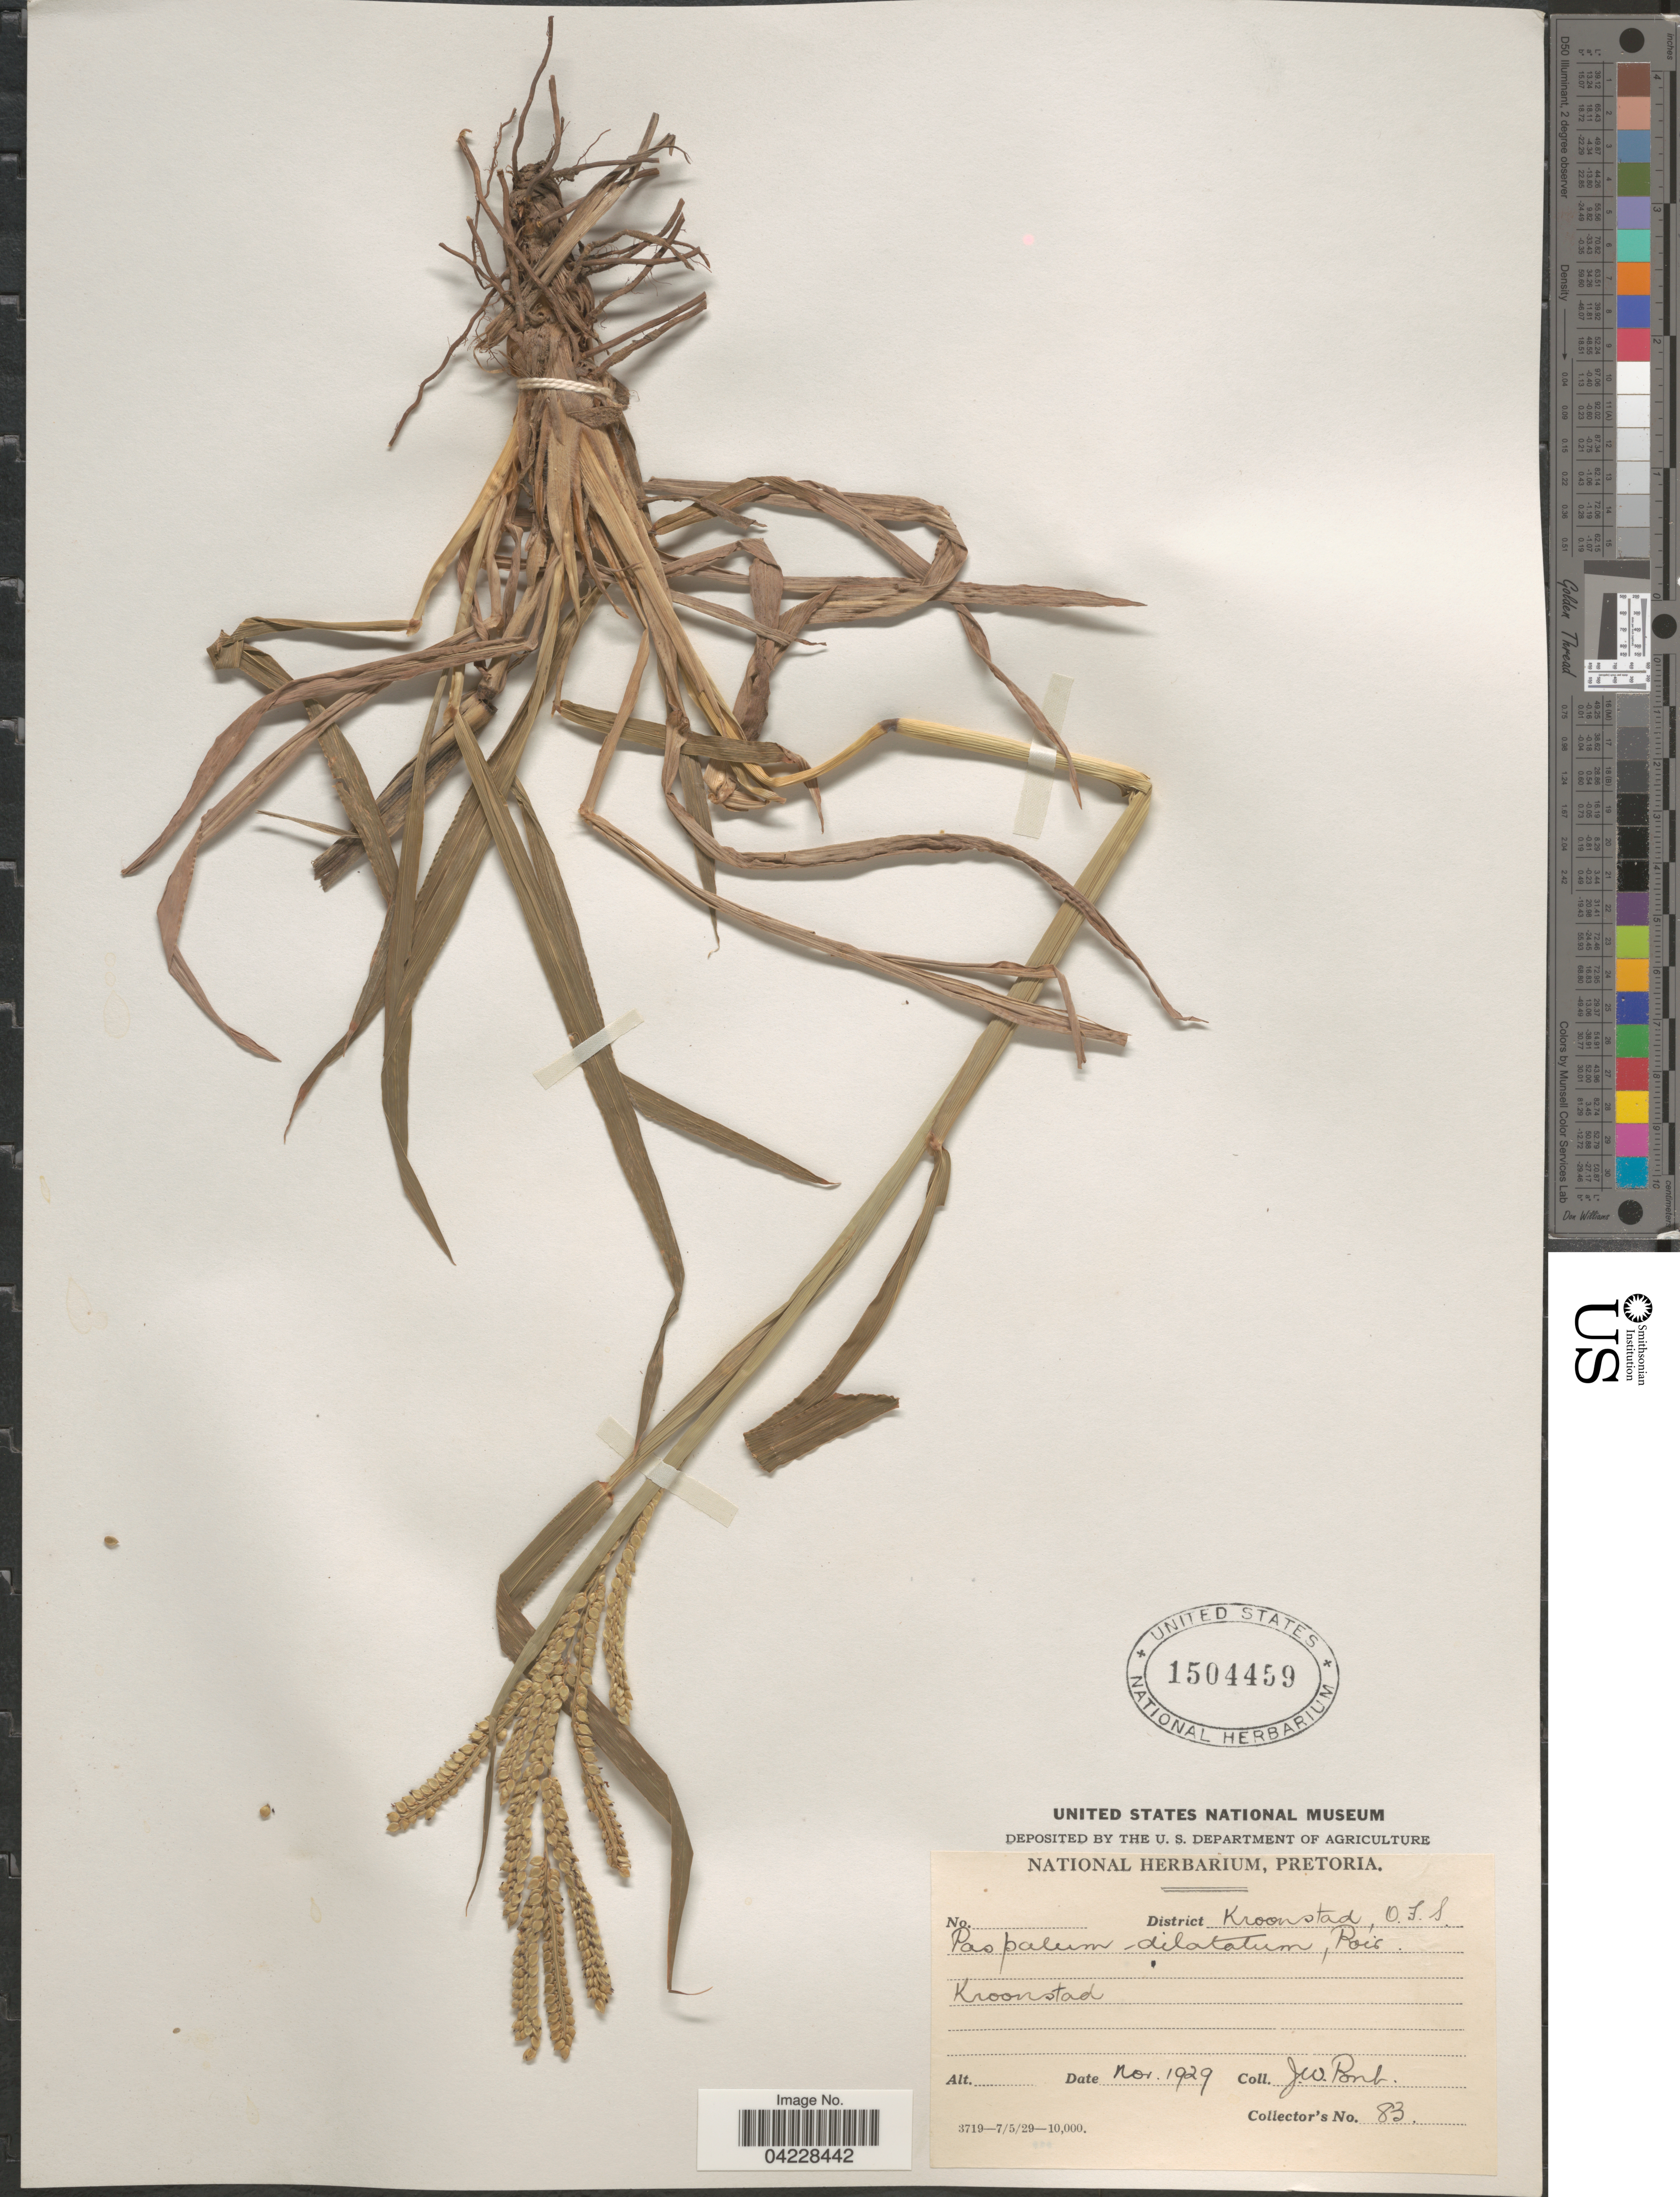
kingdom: Plantae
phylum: Tracheophyta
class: Liliopsida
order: Poales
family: Poaceae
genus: Paspalum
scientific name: Paspalum dilatatum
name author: Poir.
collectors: J. Pont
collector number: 83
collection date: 1929-11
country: South Africa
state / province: Free State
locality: District Kroonstad, O.F.S. Kroonstad.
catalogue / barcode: US 1504459